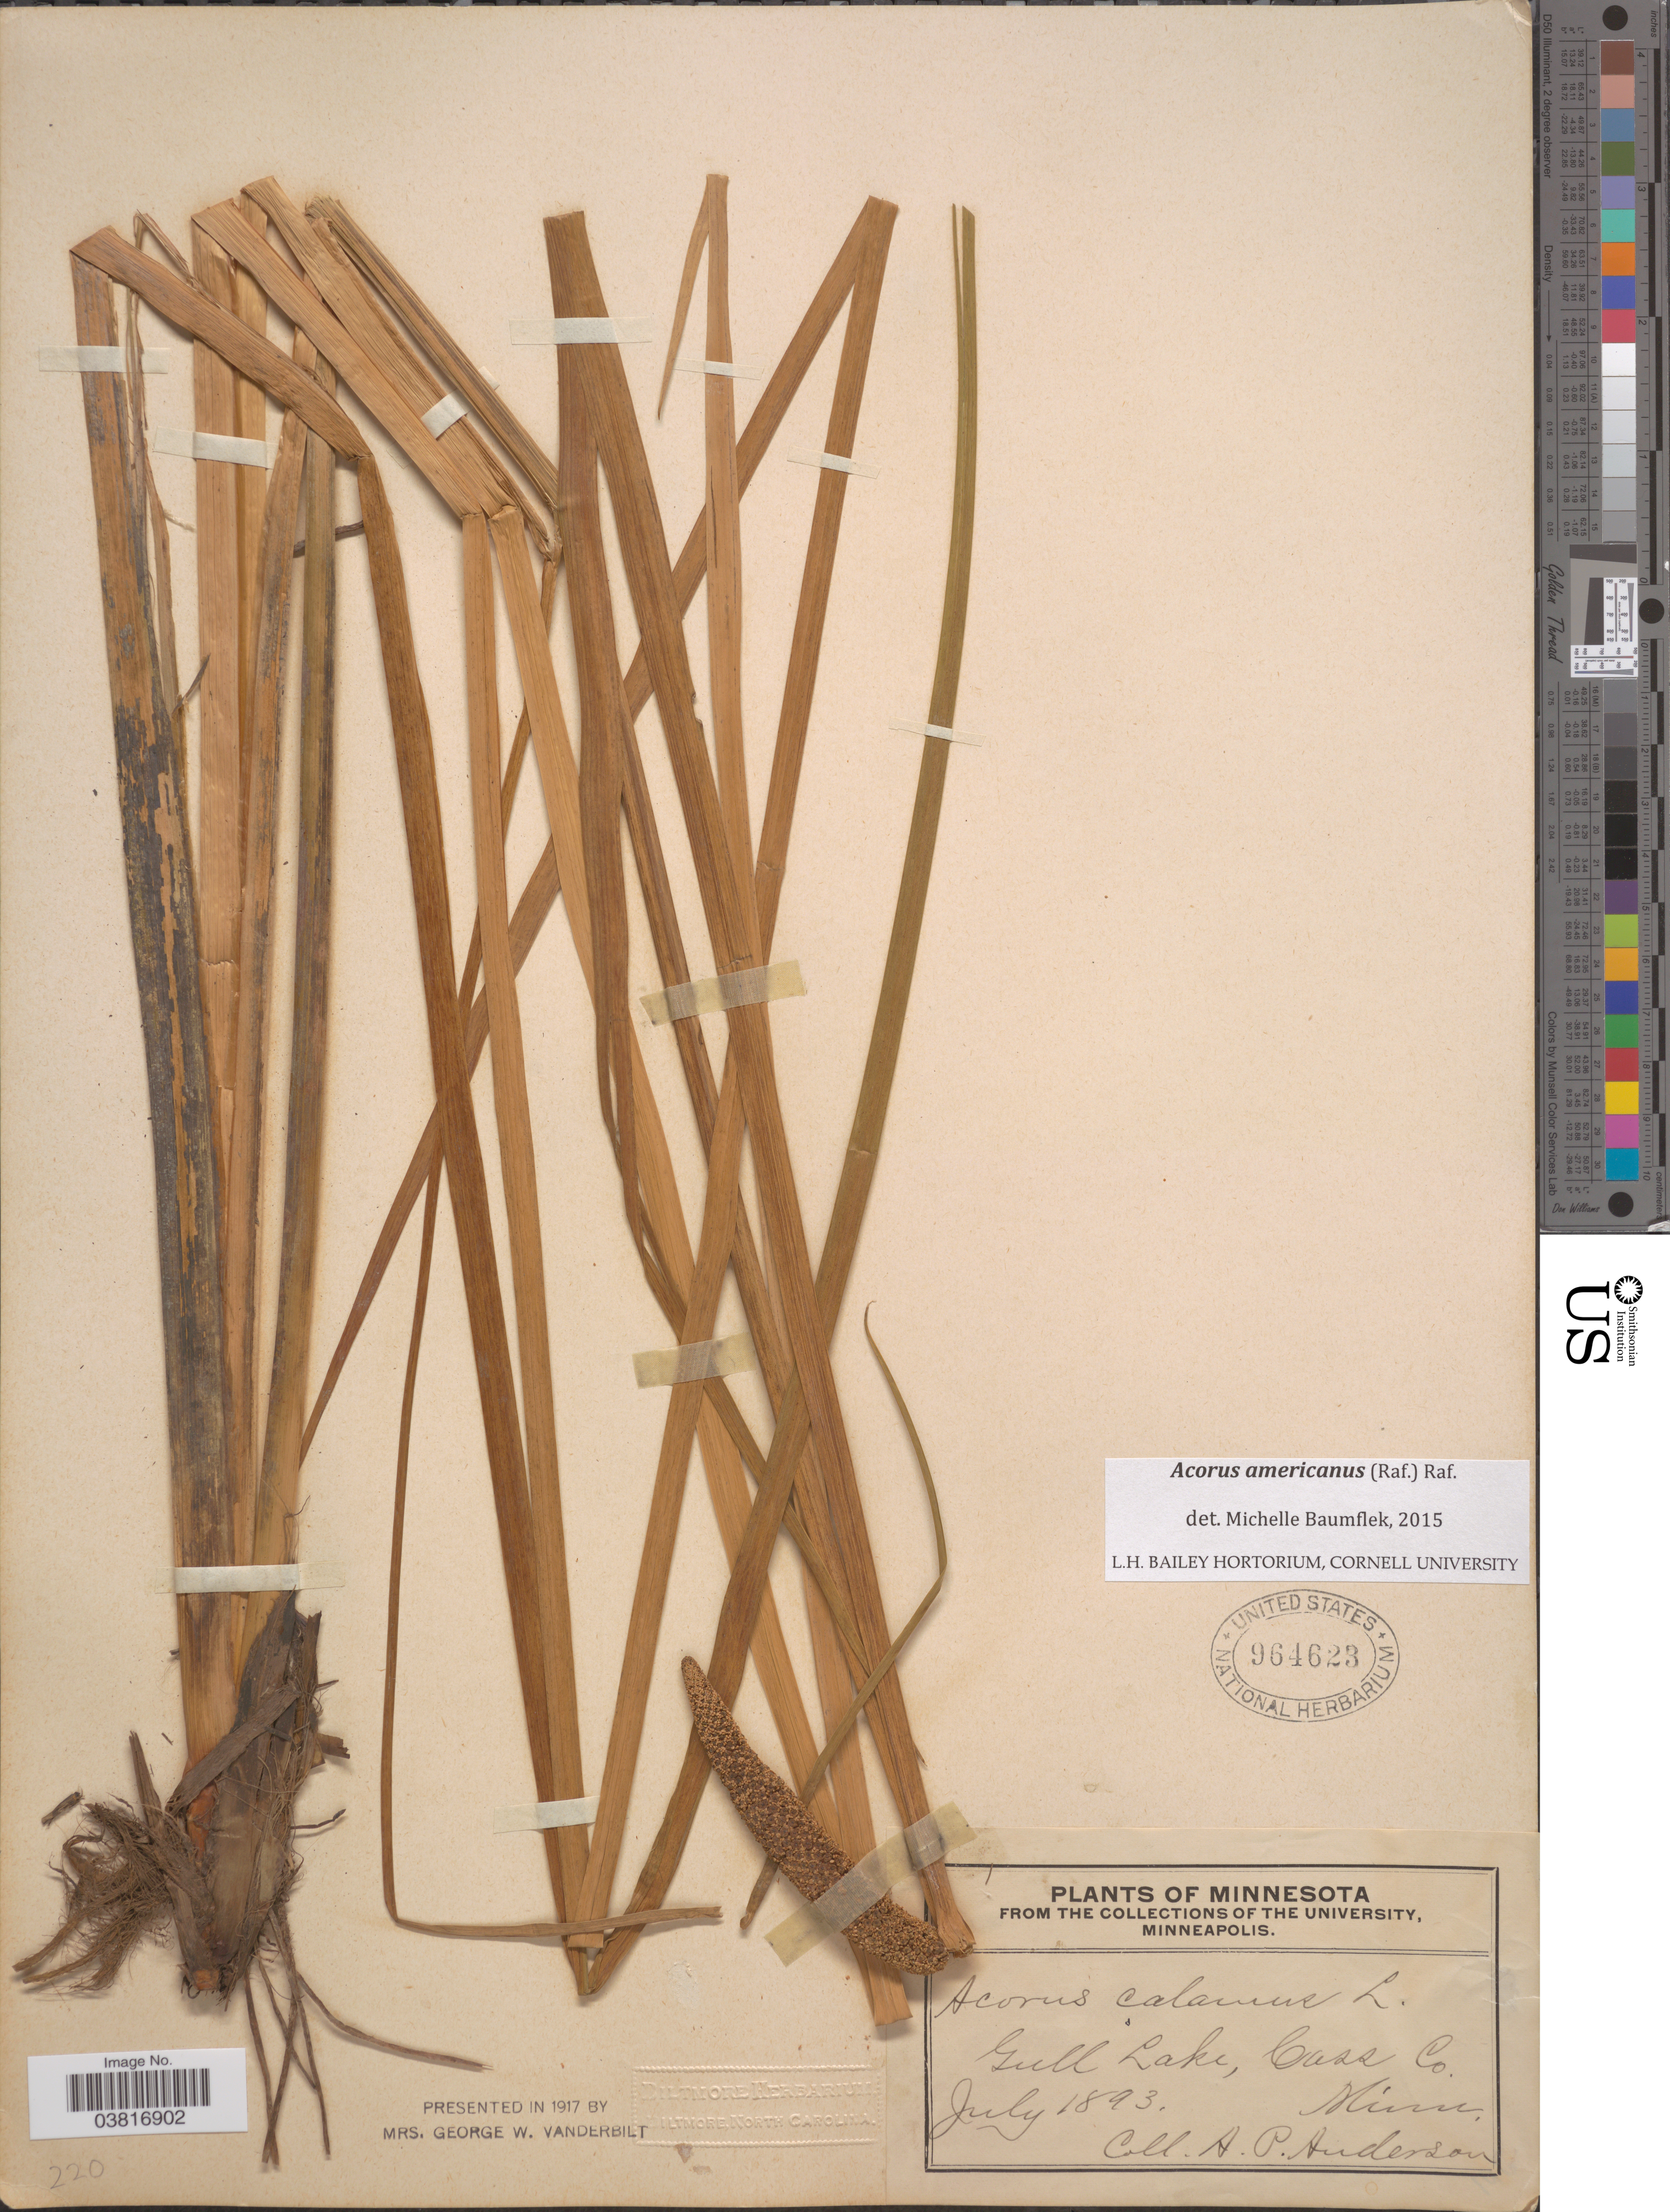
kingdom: Plantae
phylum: Tracheophyta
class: Liliopsida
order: Acorales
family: Acoraceae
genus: Acorus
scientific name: Acorus americanus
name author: (Raf.) Raf.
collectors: A. P. Anderson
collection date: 1893-07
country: United States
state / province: Minnesota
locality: Gull Lake, Cass Co.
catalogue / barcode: US 964623